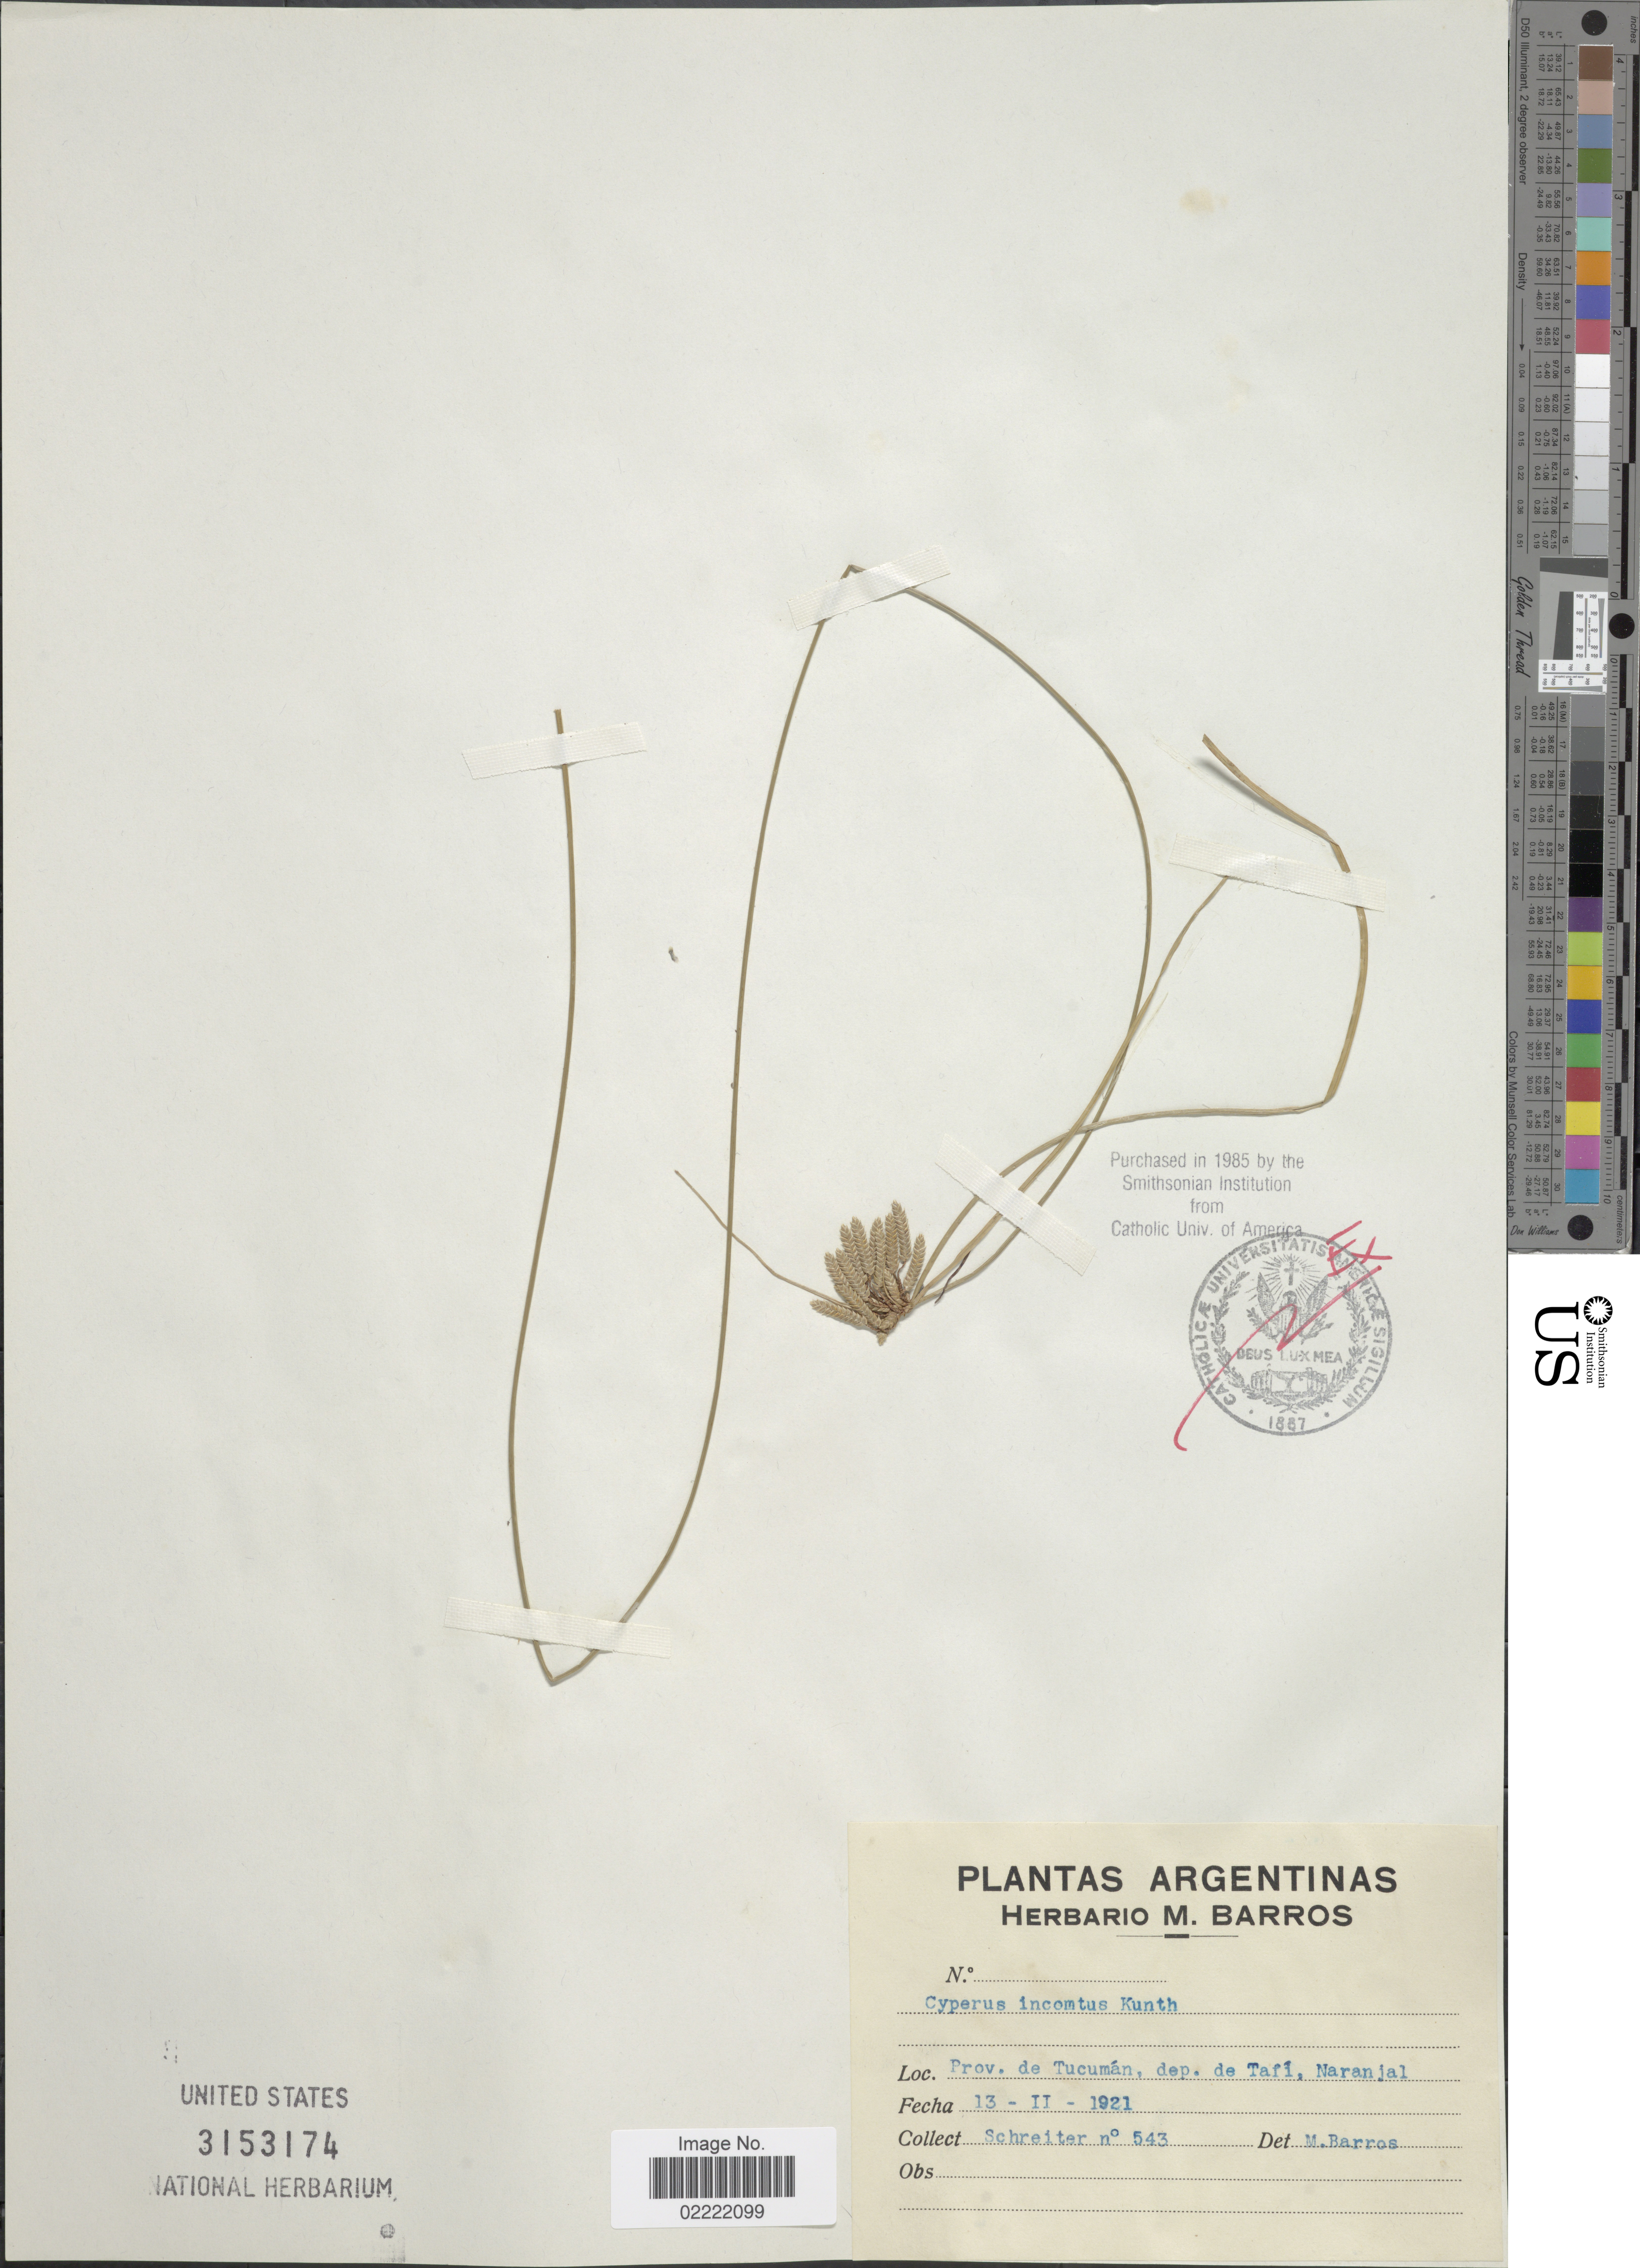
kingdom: Plantae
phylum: Tracheophyta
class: Liliopsida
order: Poales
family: Cyperaceae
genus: Cyperus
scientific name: Cyperus incomtus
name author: Kunth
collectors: -. Schreiter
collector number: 543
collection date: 1921-02-13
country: Argentina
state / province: Tucuman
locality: Dep de Tafi, Naranjal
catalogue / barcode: US 3153174